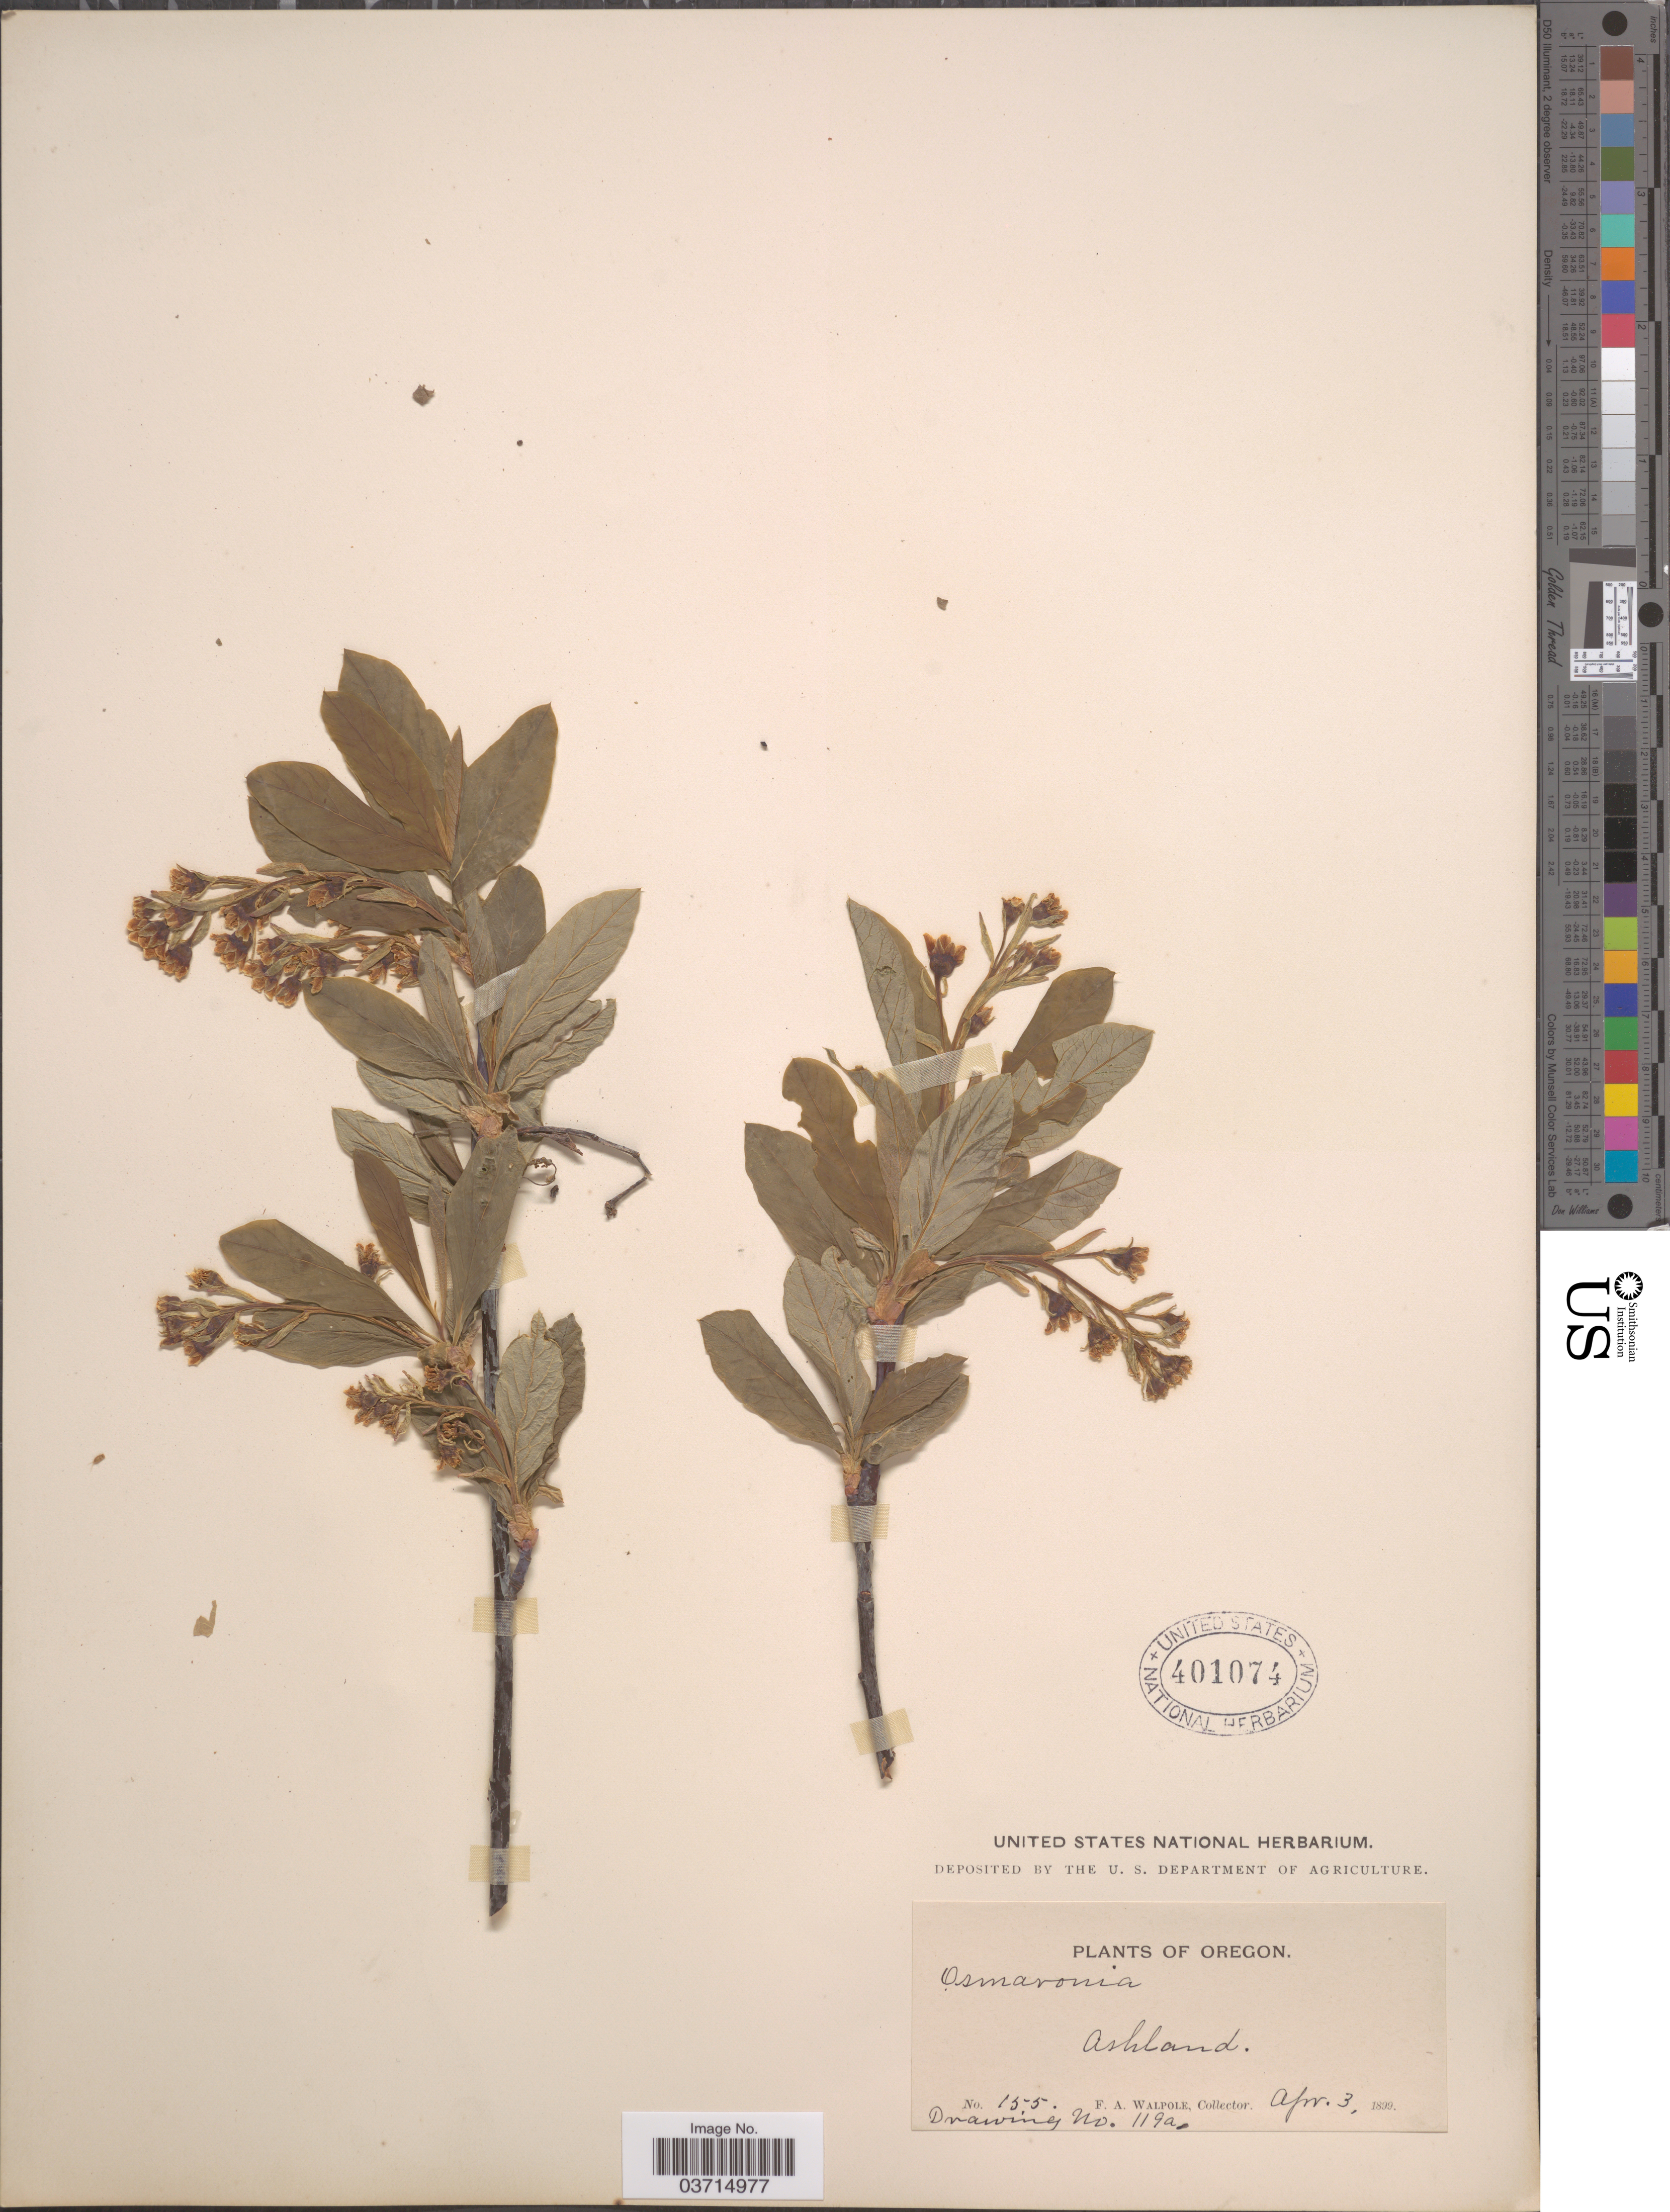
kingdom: Plantae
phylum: Tracheophyta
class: Magnoliopsida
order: Rosales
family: Rosaceae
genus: Oemleria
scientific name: Oemleria cerasiformis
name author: (Torr. & A. Gray ex Hook. & Arn.) J.W. Landon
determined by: Strong, Mark T., (BOT), Smithsonian Institution - National Museum of Natural History (UNITED STATES)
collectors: F. Walpole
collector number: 155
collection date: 1899-04-03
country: United States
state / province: Oregon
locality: Ashland.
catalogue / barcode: US 401074